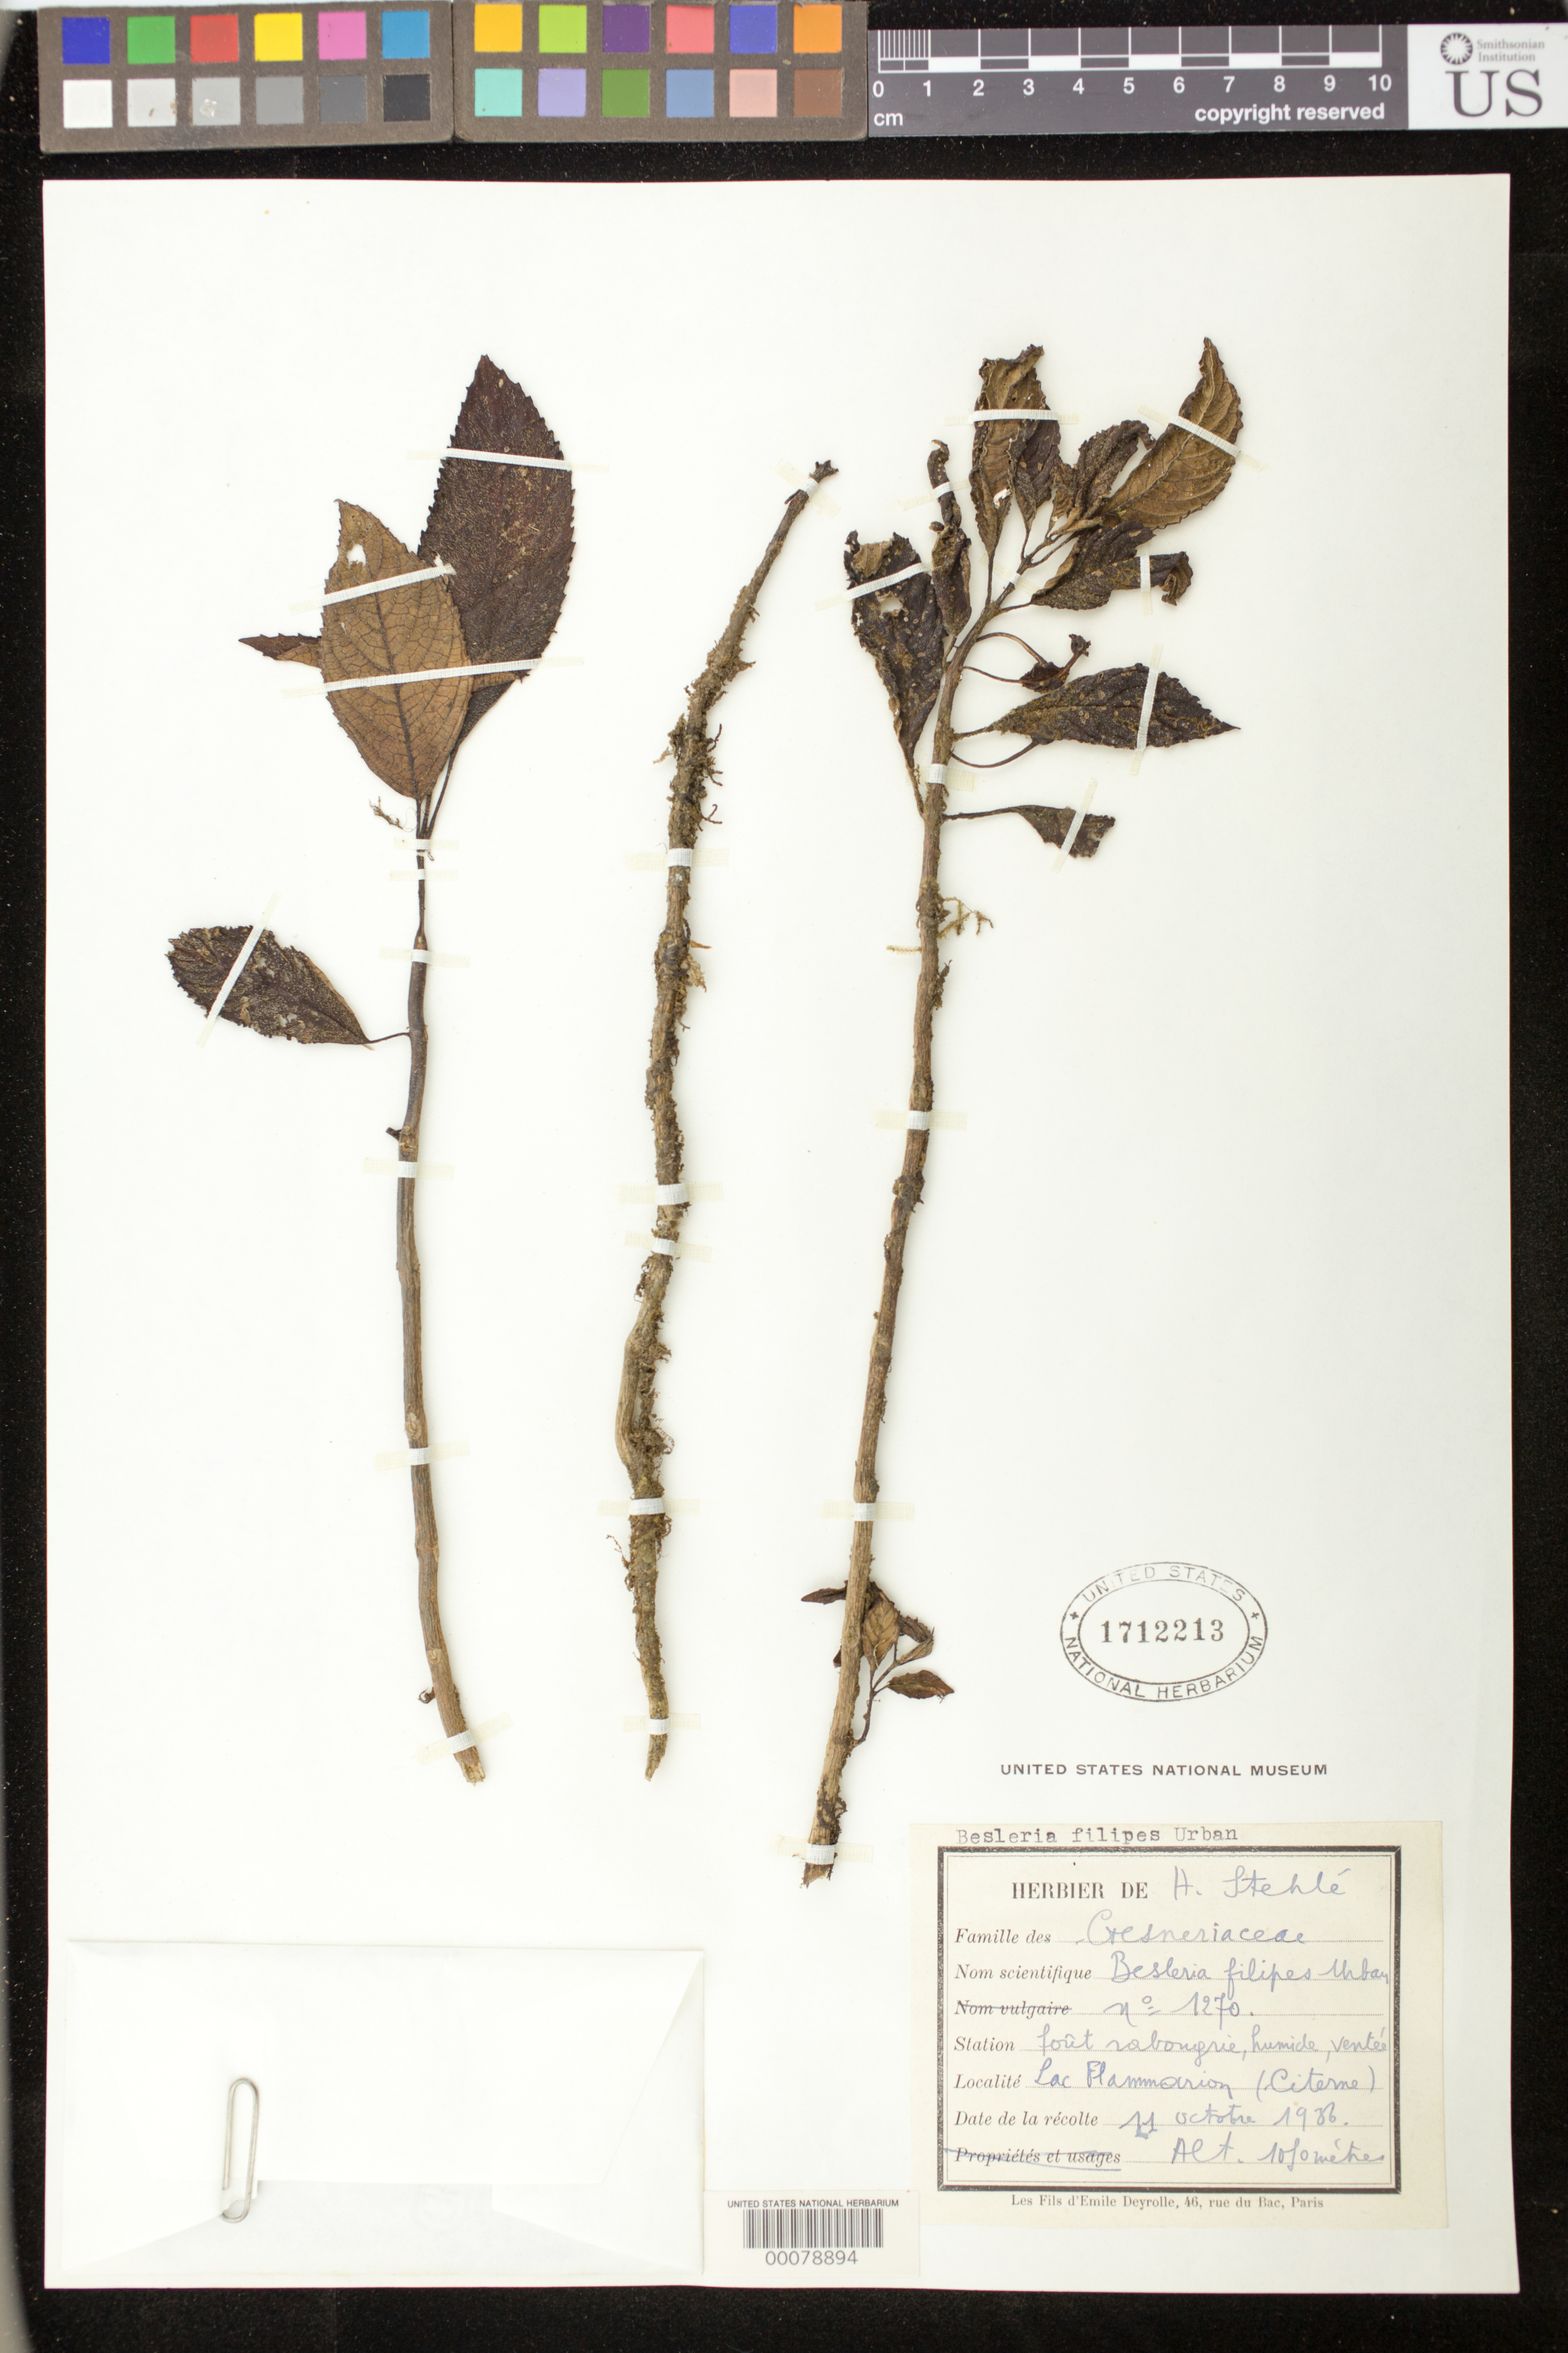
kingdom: Plantae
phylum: Tracheophyta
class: Magnoliopsida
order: Lamiales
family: Gesneriaceae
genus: Besleria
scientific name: Besleria filipes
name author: Urb.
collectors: H. Stehlé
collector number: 1270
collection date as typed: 11 Oct 1936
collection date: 1936-10-11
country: Guadeloupe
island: Basse Terre [Guadeloupe]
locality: Lake Flammarion (Citerne)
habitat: Humid forest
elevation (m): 1070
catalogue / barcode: US 1712213